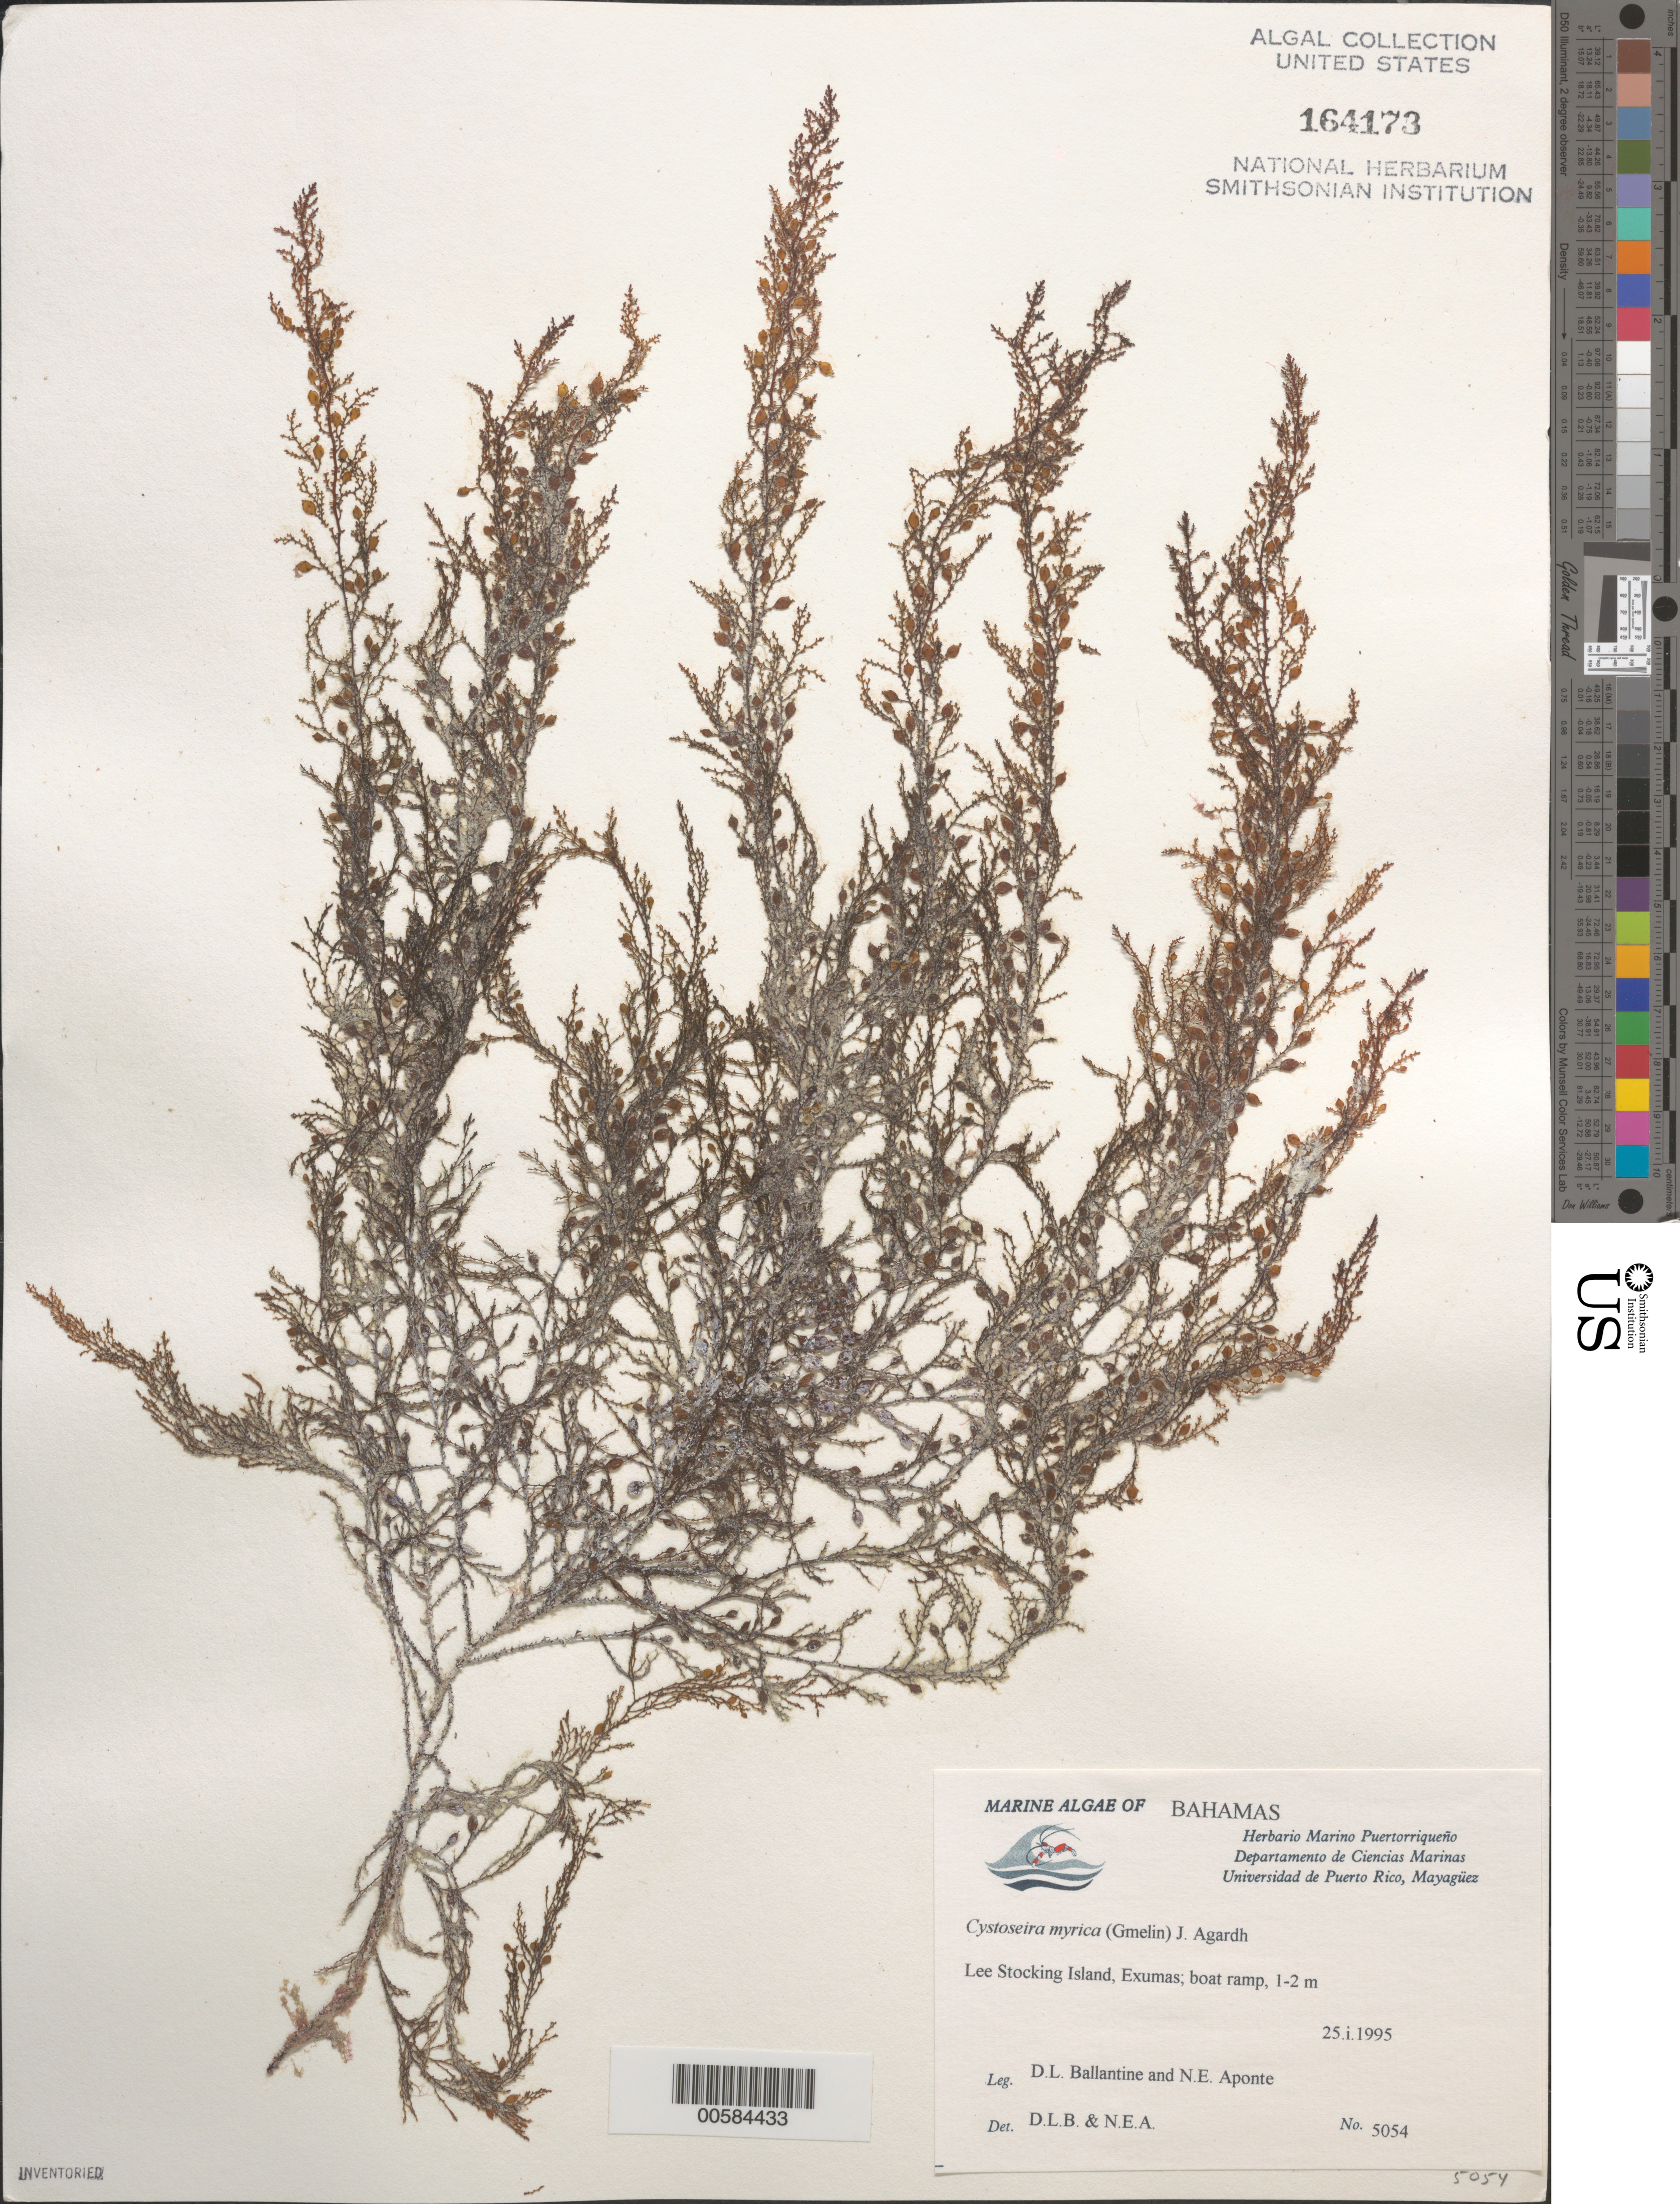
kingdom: Chromista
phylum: Ochrophyta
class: Phaeophyceae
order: Fucales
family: Sargassaceae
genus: Cystoseira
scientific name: Cystoseira myrica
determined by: Ballantine, D. L.; Aponte, N. E.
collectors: D.L. Ballantine & N. E. Aponte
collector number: DLB 5054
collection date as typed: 25 Jan 1995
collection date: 1995-01-25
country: Bahamas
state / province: Exuma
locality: Lee stocking island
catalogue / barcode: US 164173